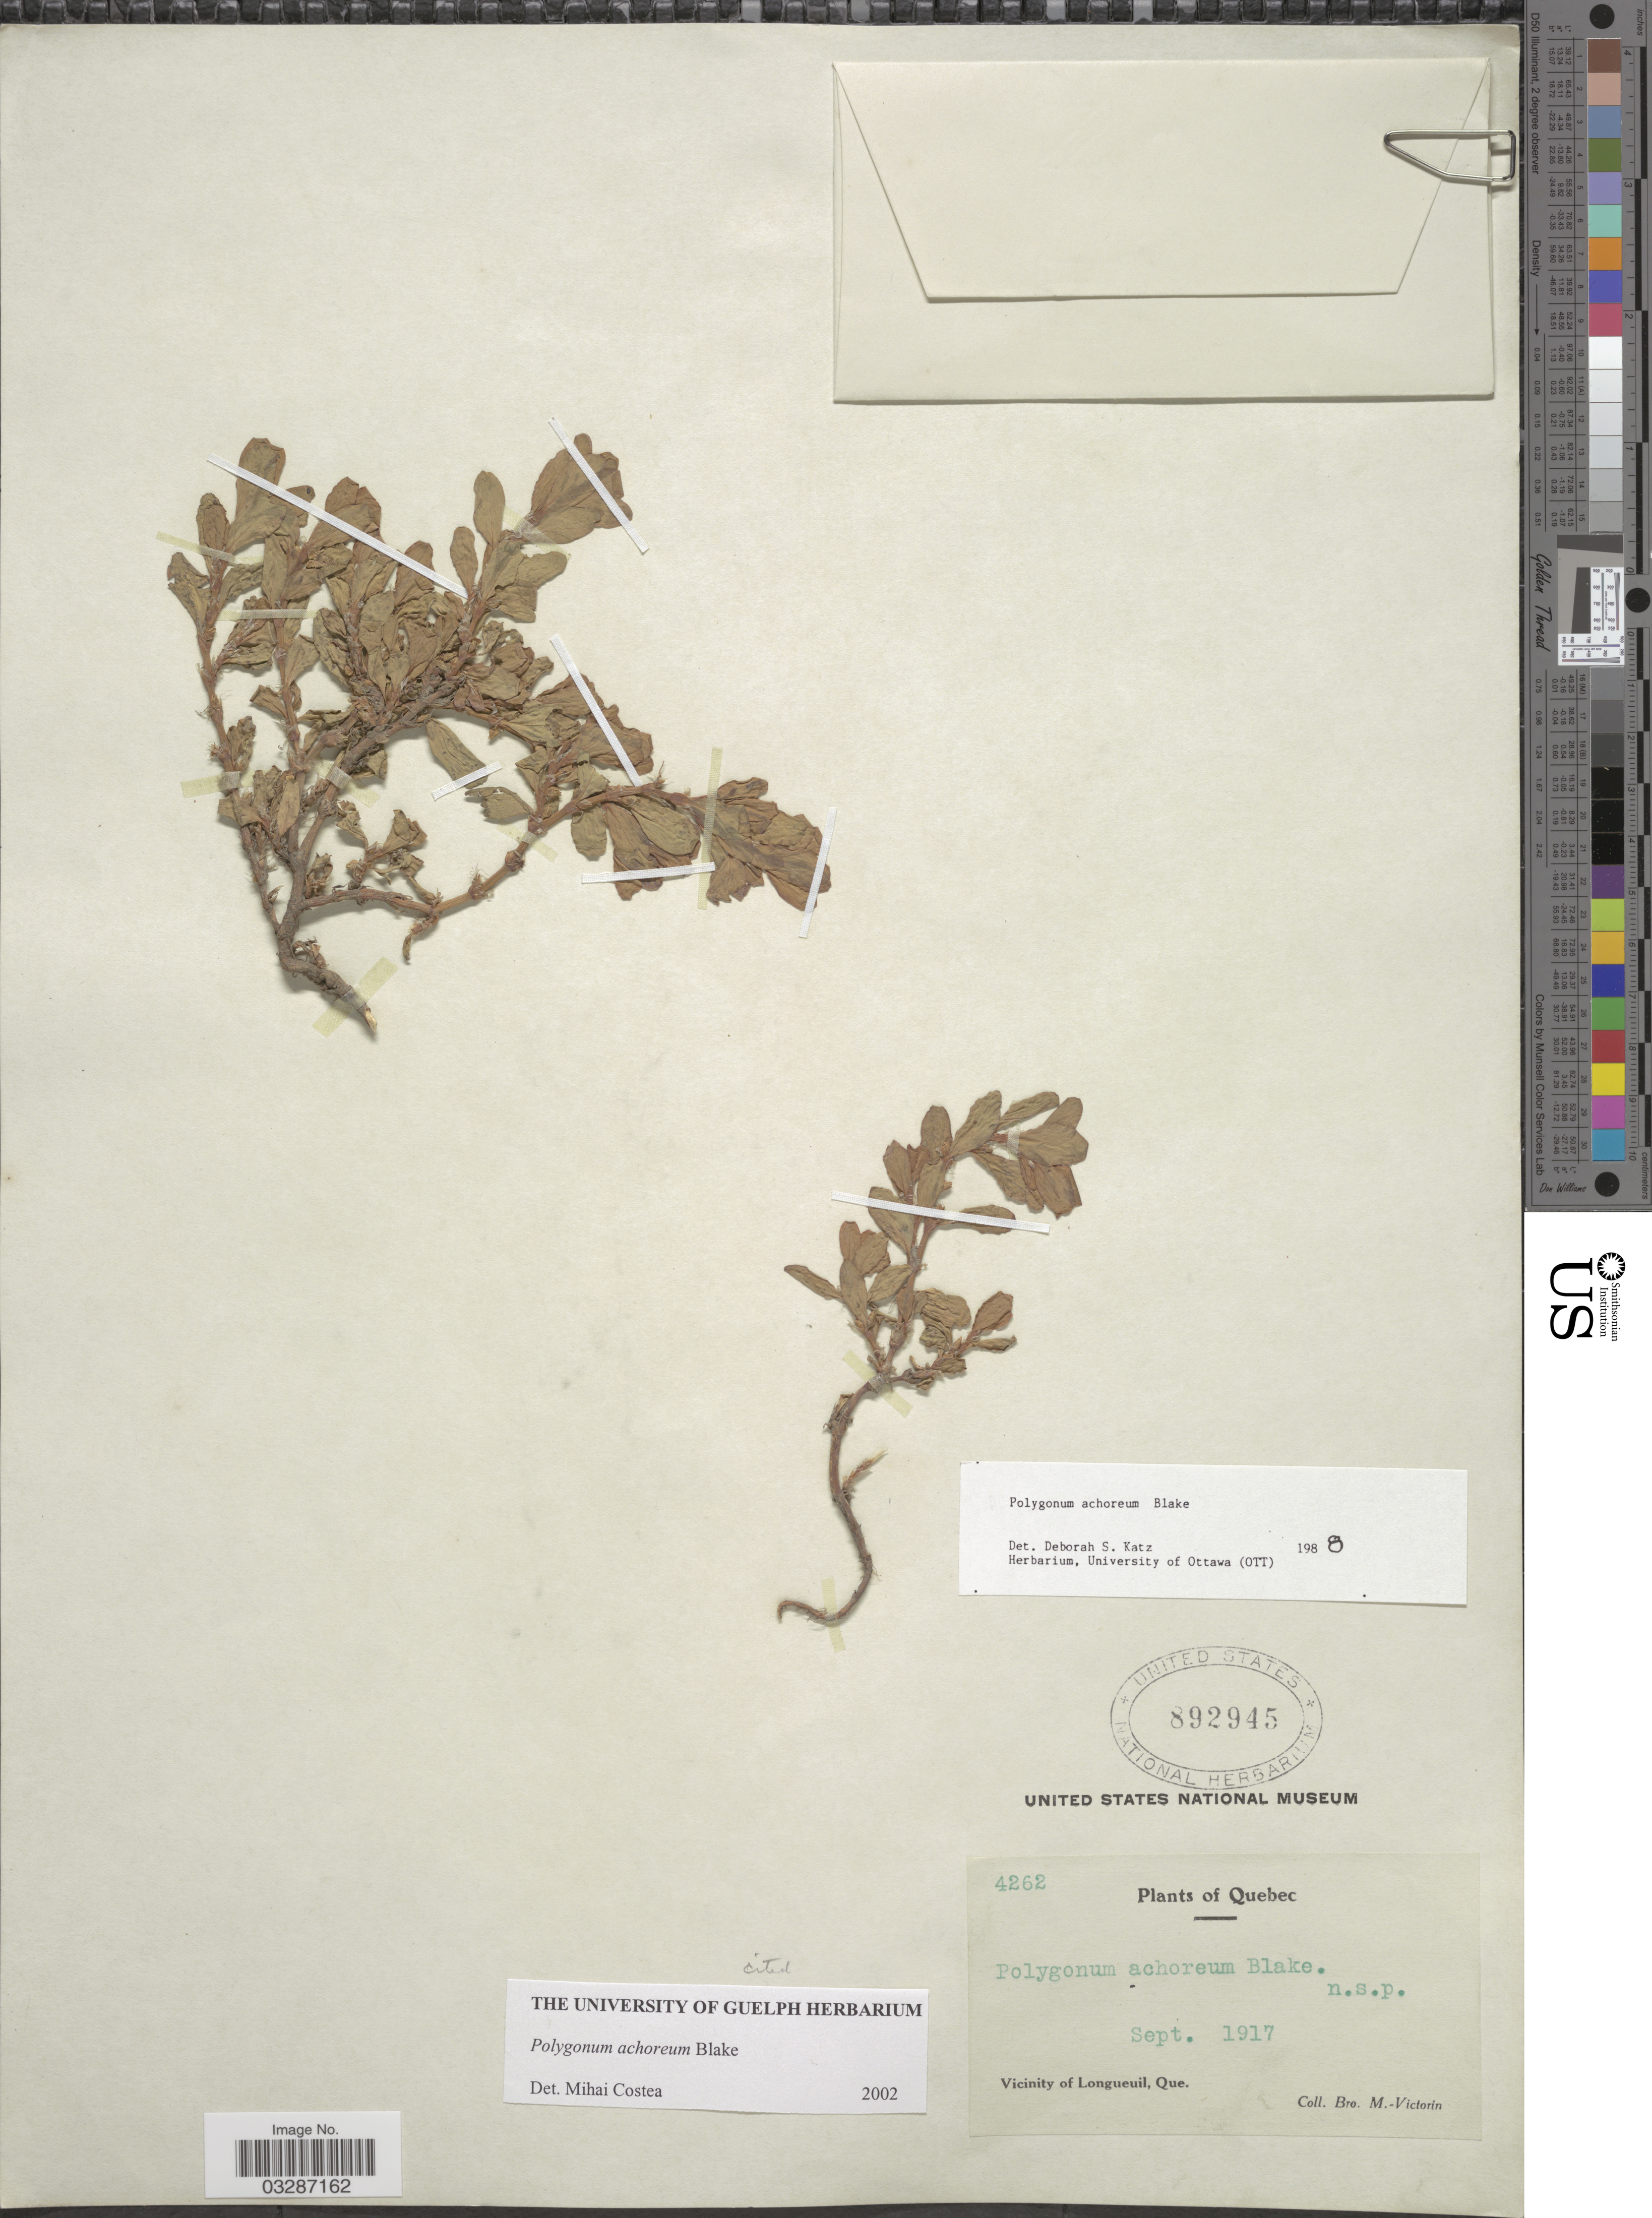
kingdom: Plantae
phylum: Tracheophyta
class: Magnoliopsida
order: Caryophyllales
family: Polygonaceae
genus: Polygonum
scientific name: Polygonum achoreum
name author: S.F. Blake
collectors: Fr. Marie-Victorin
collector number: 4262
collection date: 1917-09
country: Canada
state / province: Quebec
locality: Vicinity of Longueuil.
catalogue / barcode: US 892945